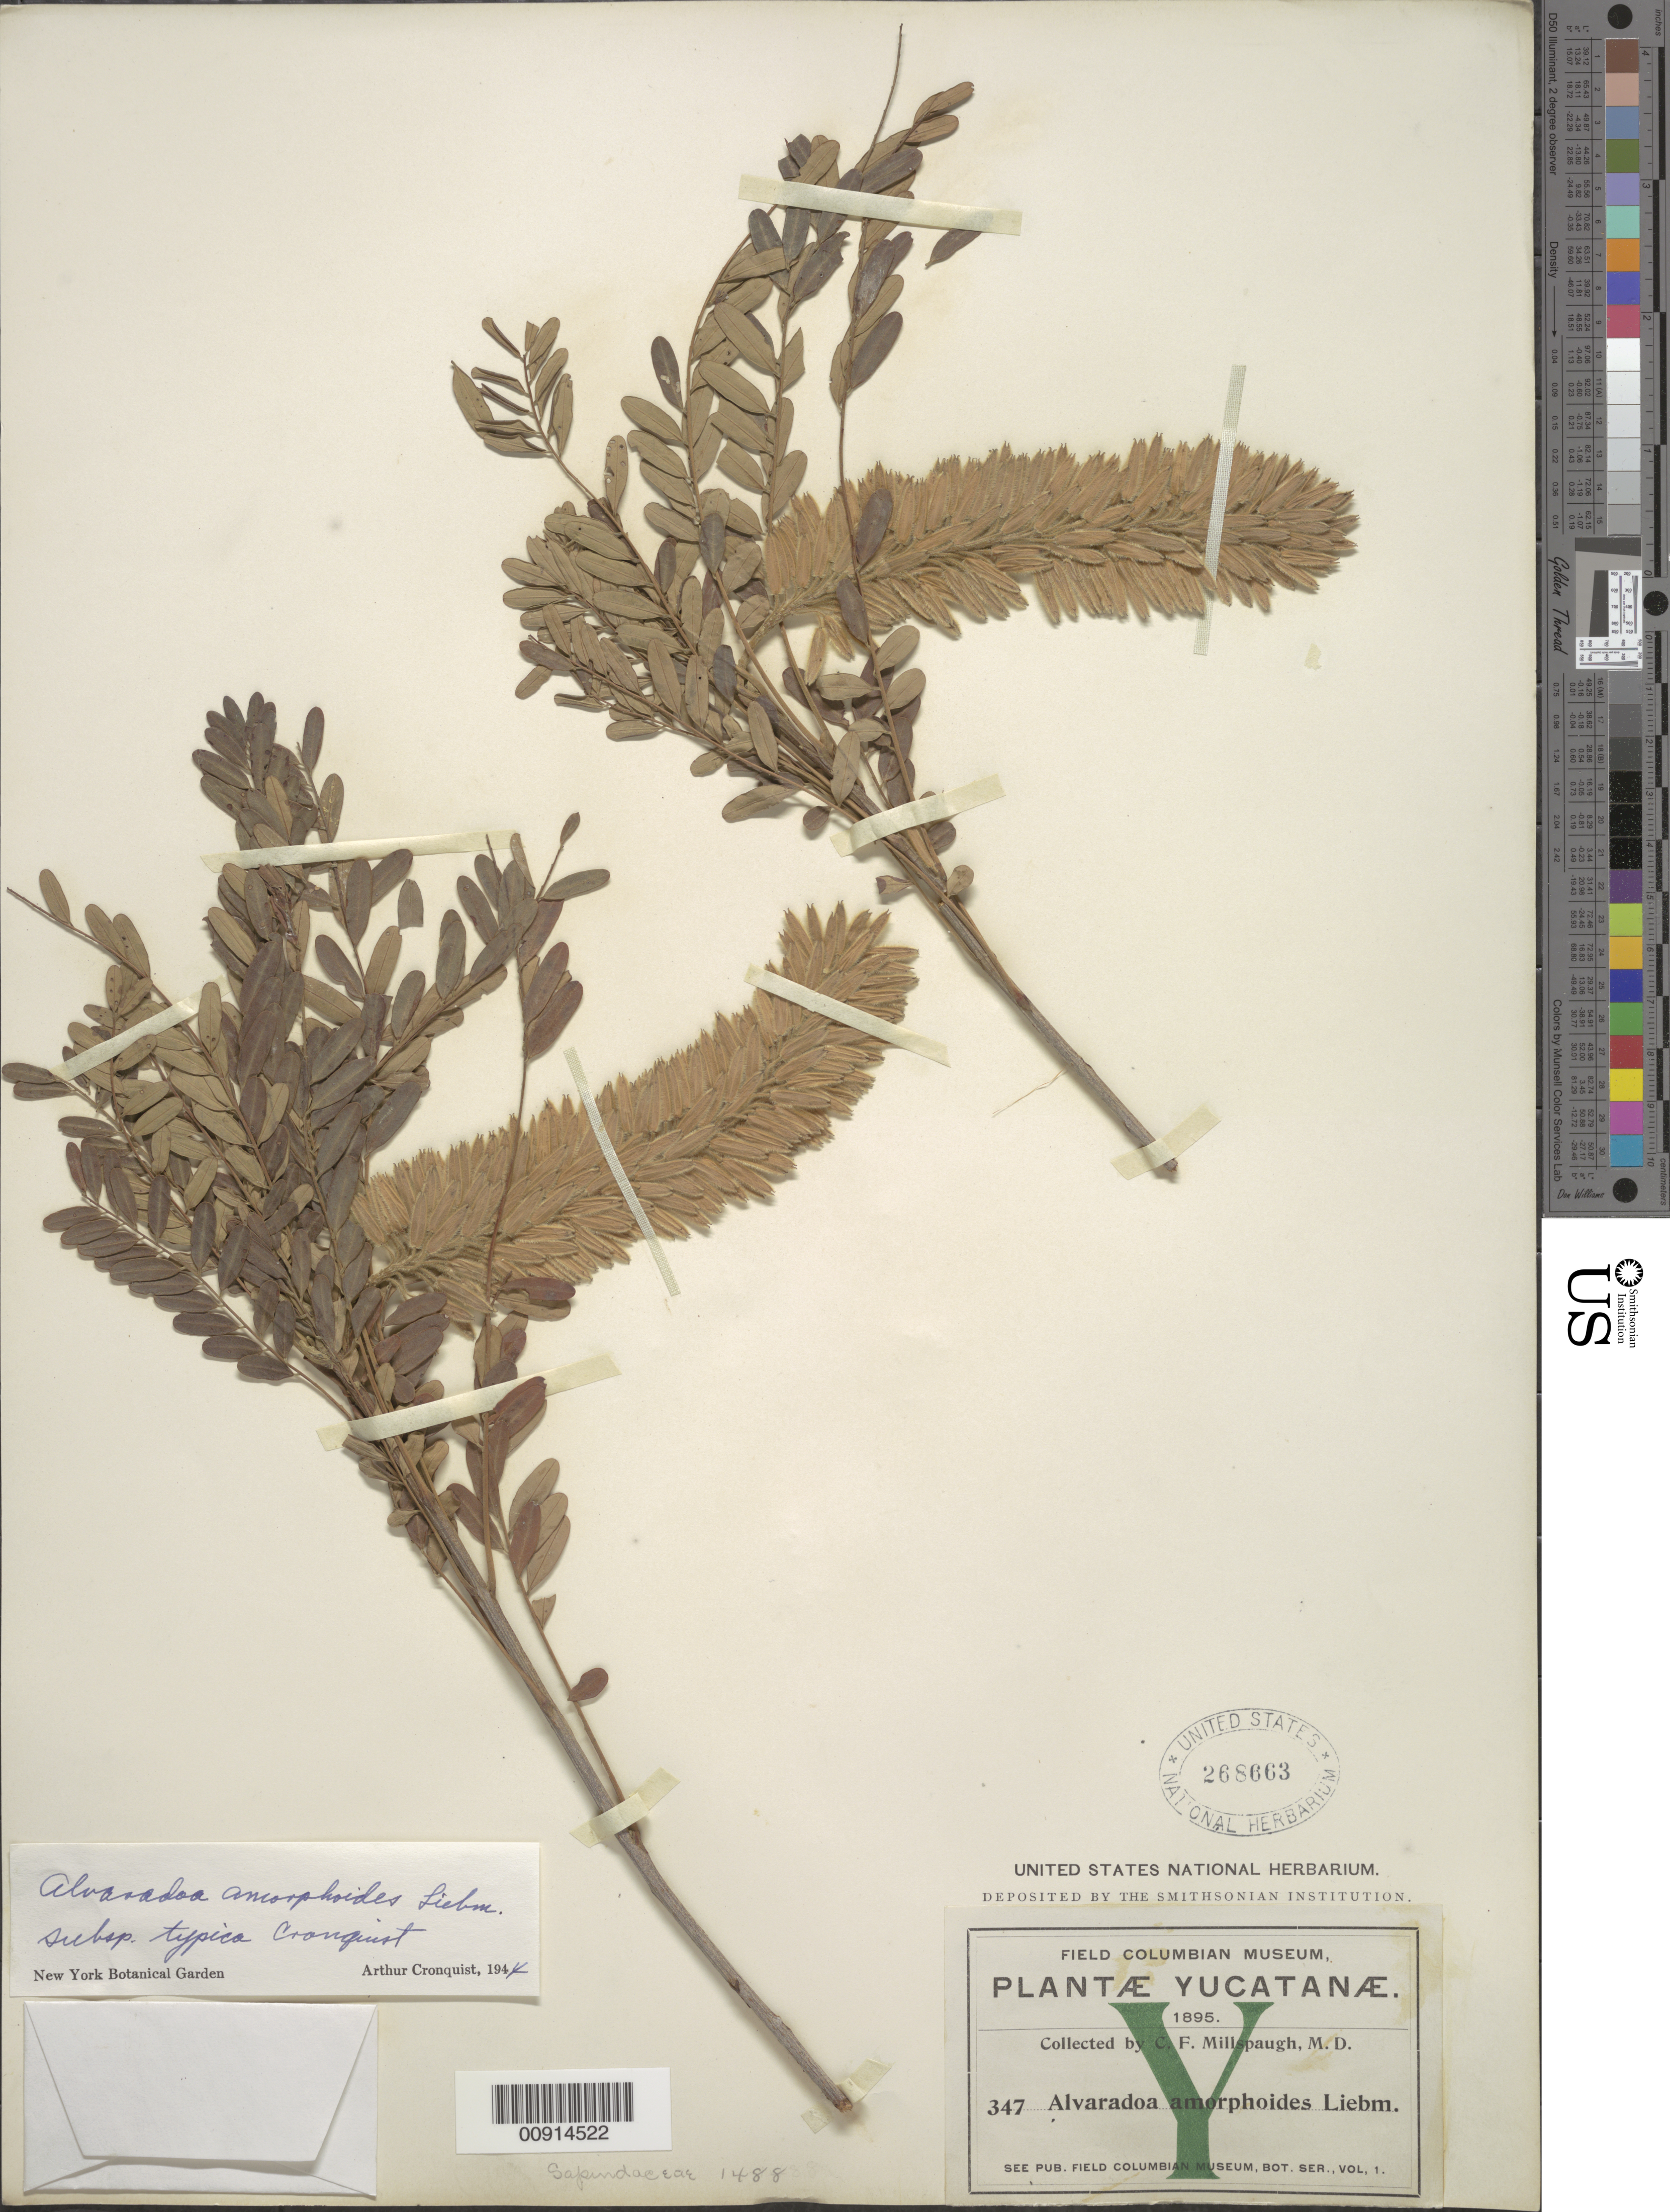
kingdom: Plantae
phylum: Tracheophyta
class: Magnoliopsida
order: Picramniales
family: Picramniaceae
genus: Alvaradoa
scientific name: Alvaradoa amorphoides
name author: Liebm.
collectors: C. F. Millspaugh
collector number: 347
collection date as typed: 1895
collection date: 1895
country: Mexico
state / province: Yucatán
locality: Yucatán.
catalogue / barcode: US 268663